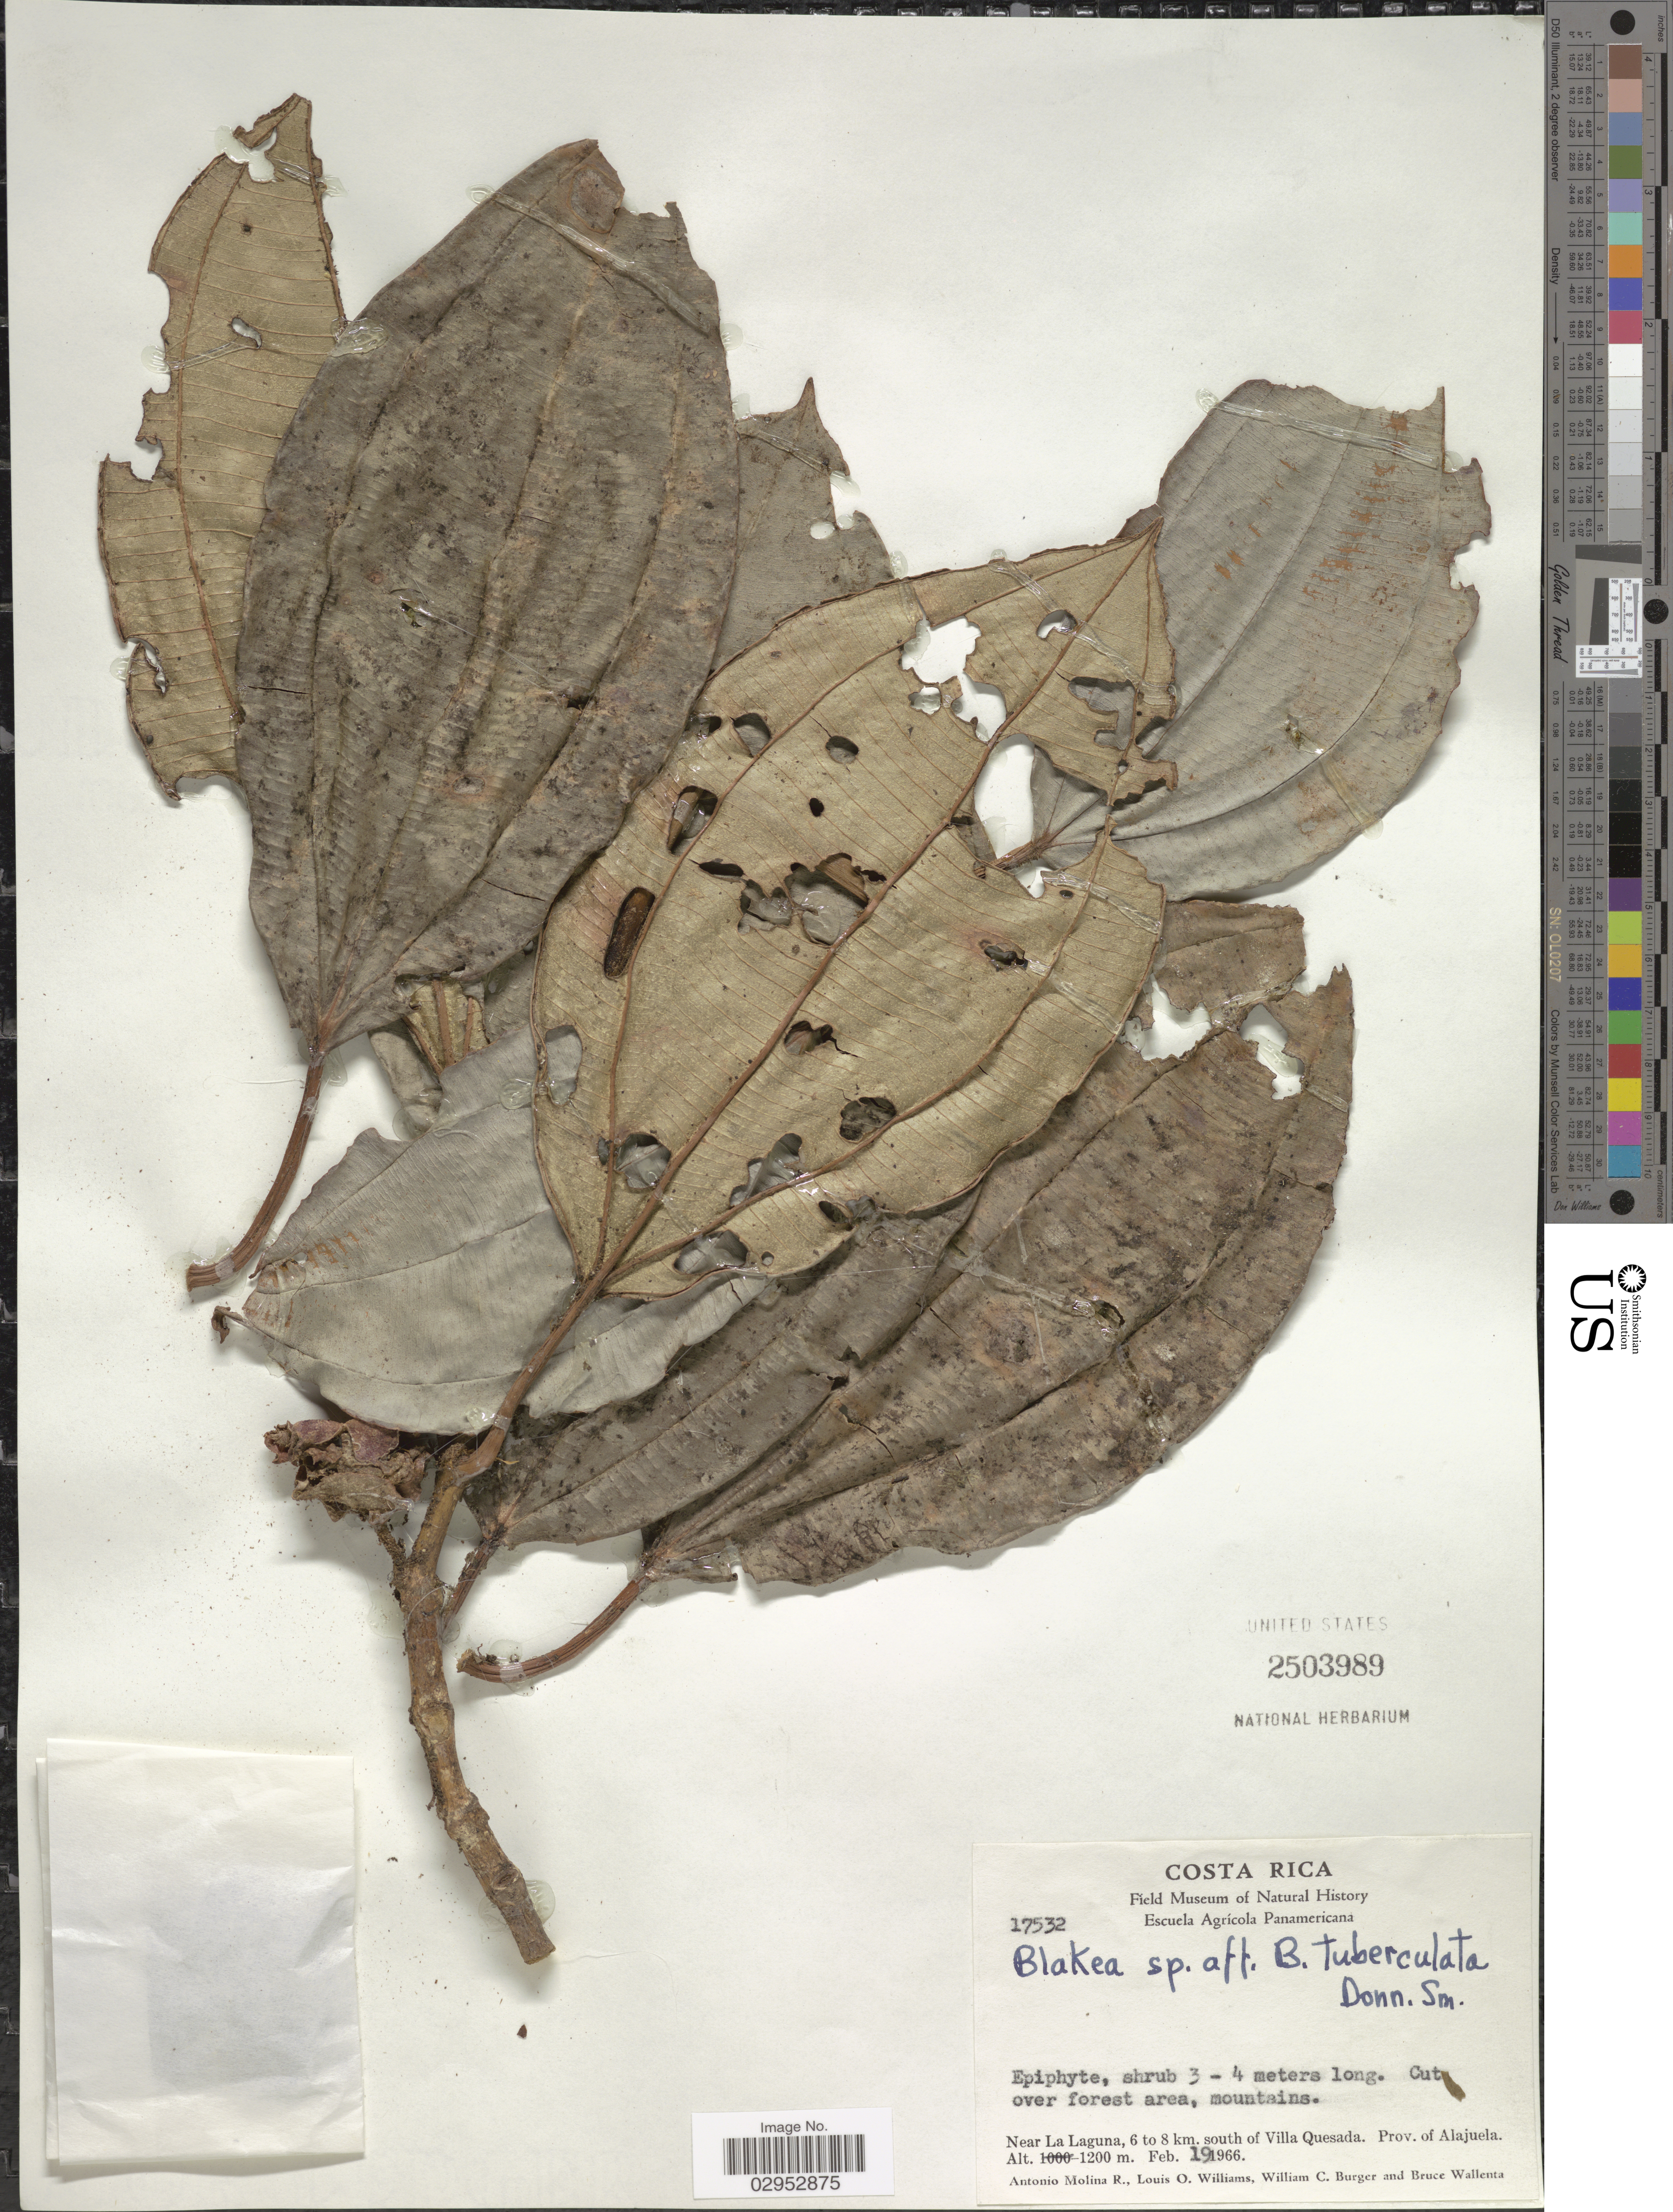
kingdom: Plantae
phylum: Tracheophyta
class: Magnoliopsida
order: Myrtales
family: Melastomataceae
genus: Blakea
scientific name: Blakea tuberculata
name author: Donn. Sm.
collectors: A. Molina R., L. O. Williams, W. Burger & B. Wallenta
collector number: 17532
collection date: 1966-02-19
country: Costa Rica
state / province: Alajuela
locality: Near La Laguna, 6 to 8 km. south of Villa Quesada.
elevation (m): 1200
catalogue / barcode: US 2503989